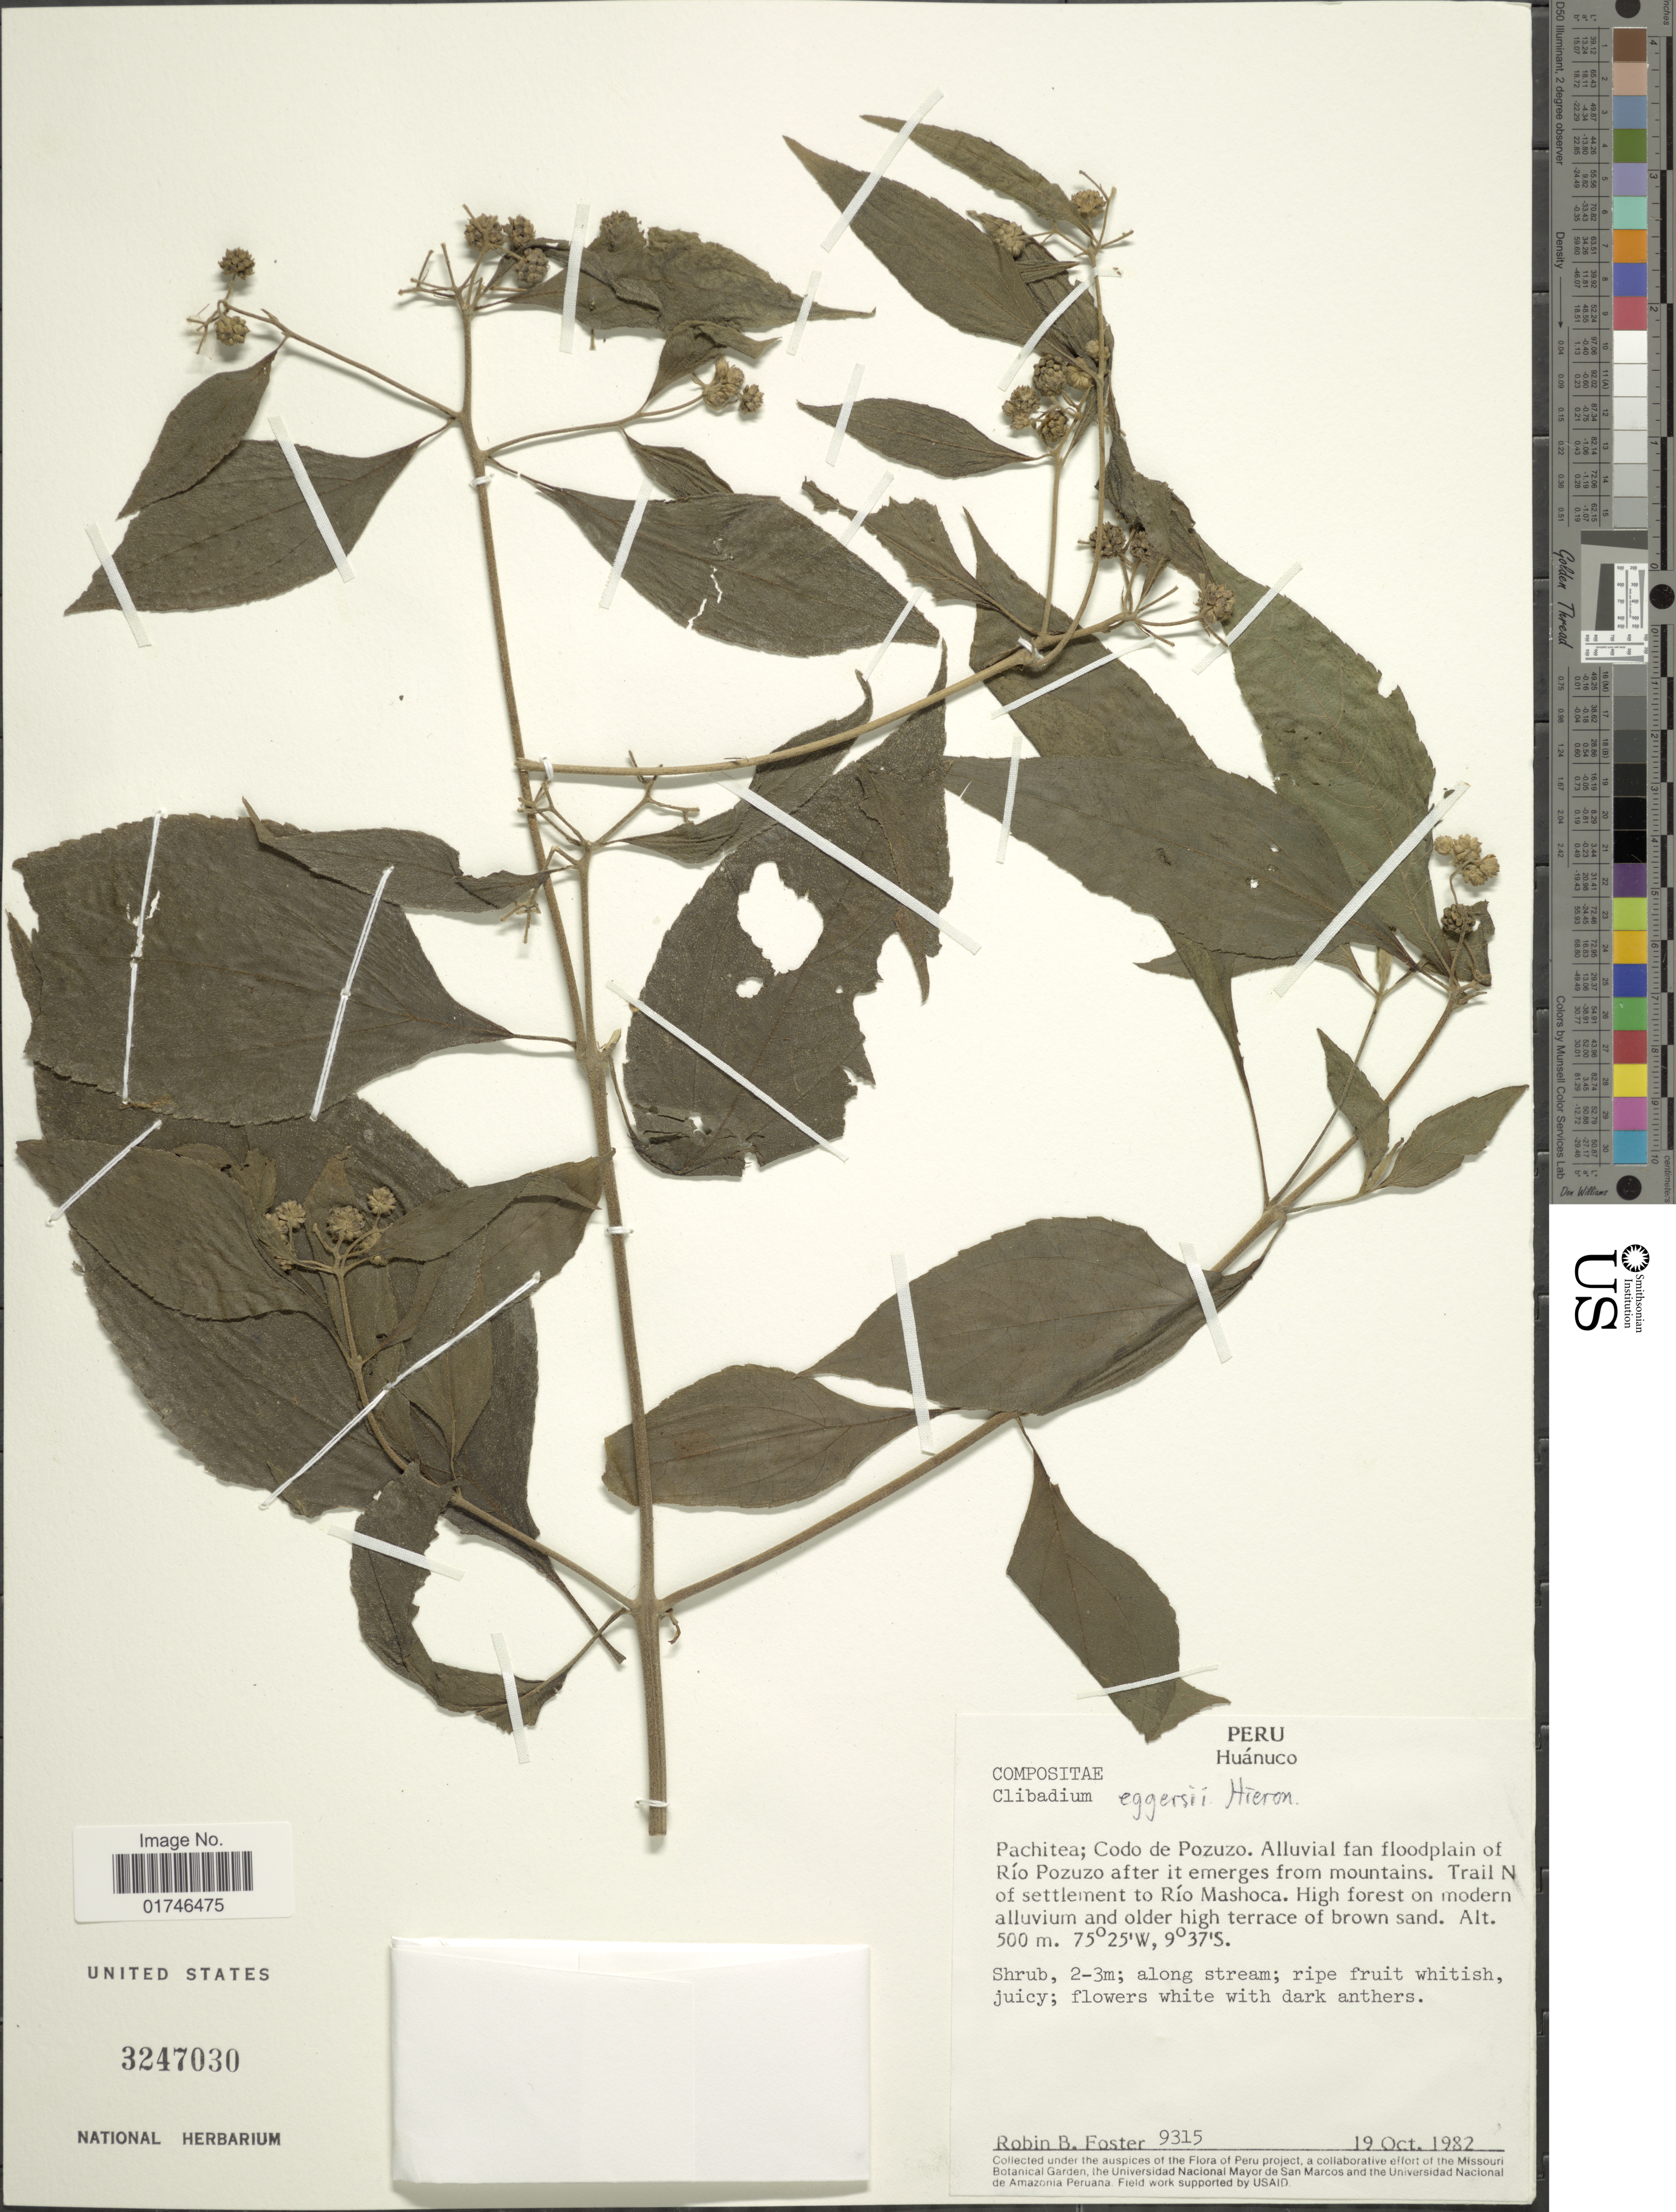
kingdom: Plantae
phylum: Tracheophyta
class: Magnoliopsida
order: Asterales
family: Asteraceae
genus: Clibadium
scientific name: Clibadium eggersii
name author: Hieron.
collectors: R. B. Foster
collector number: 9315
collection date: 1982-10-19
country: Peru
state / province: Huánuco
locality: Peru, Huanuco. Pachitea: Codo de Pozuzo. Alluvial fan floodplain of Rio Pozuzo after it emerges from mountains. Trail of settlement to Rio Mashoca.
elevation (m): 500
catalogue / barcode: US 3247030